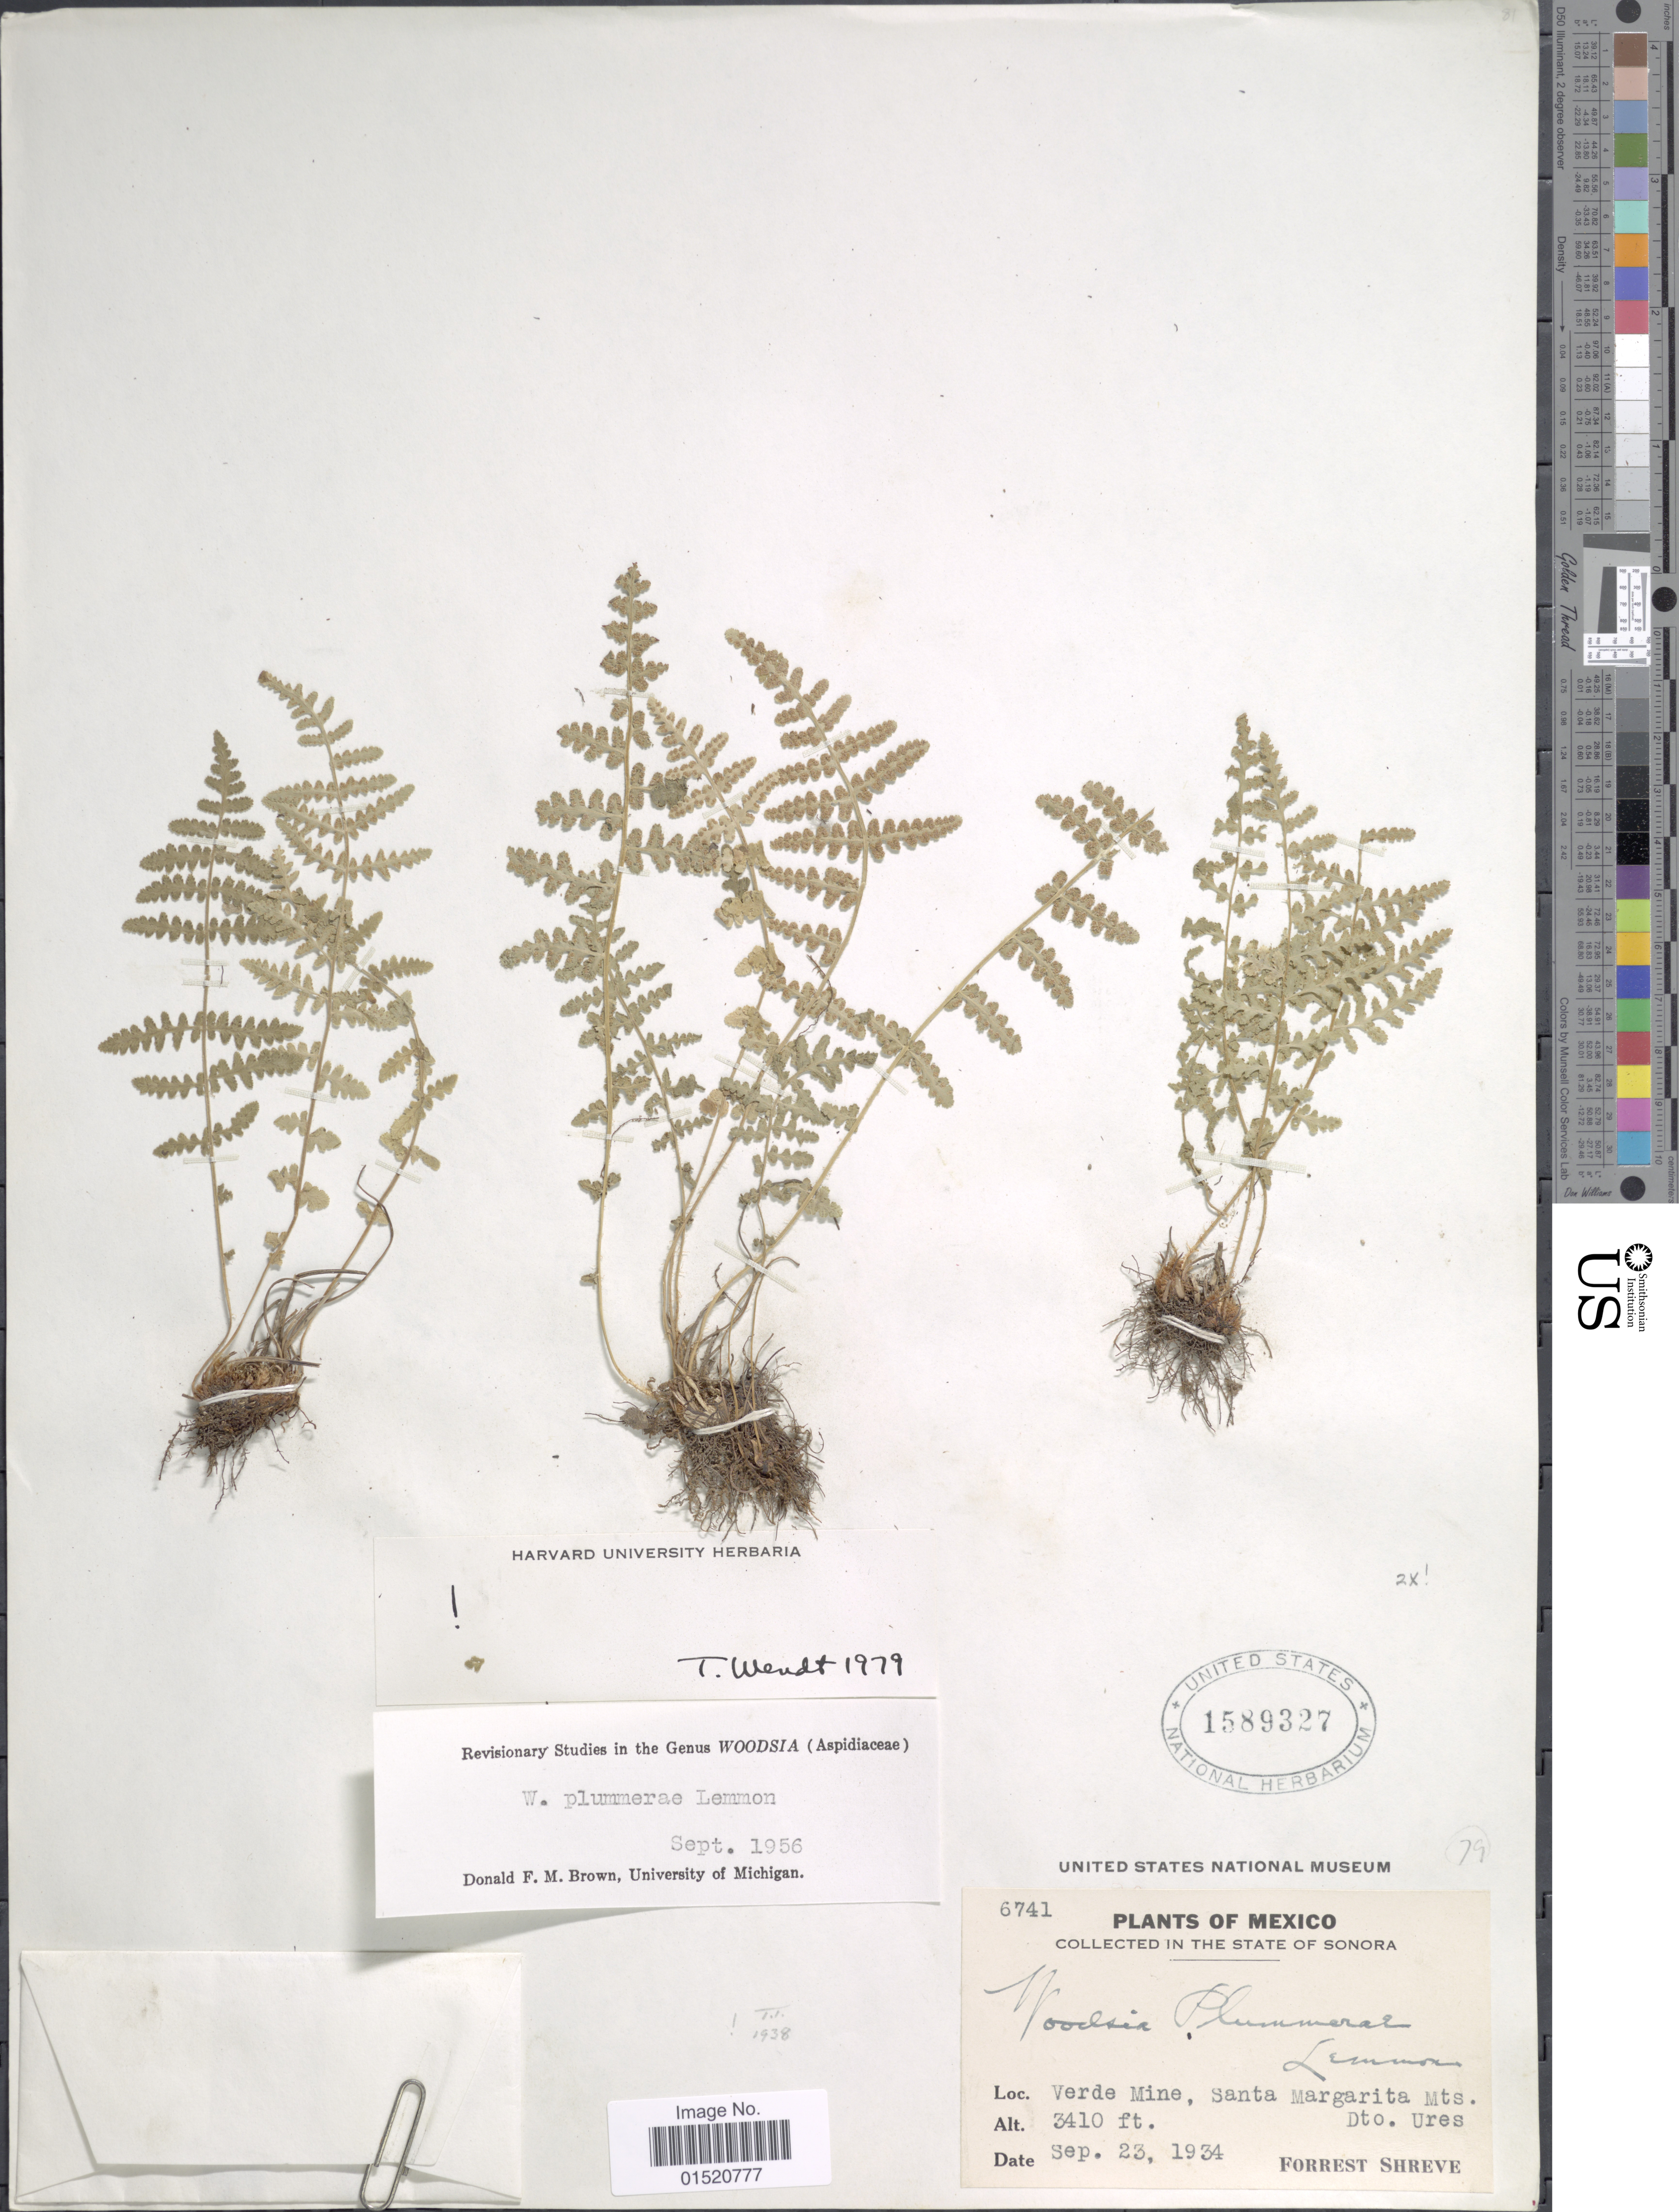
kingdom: Plantae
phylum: Tracheophyta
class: Polypodiopsida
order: Polypodiales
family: Woodsiaceae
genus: Woodsia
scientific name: Woodsia plummerae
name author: Lemmon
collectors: F. Shreve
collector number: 6741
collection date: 1934-09-23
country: Mexico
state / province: Sonora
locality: Verde Mine, Santa Margarita Mts. Dto. Ures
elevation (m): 1039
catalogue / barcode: US 1589327